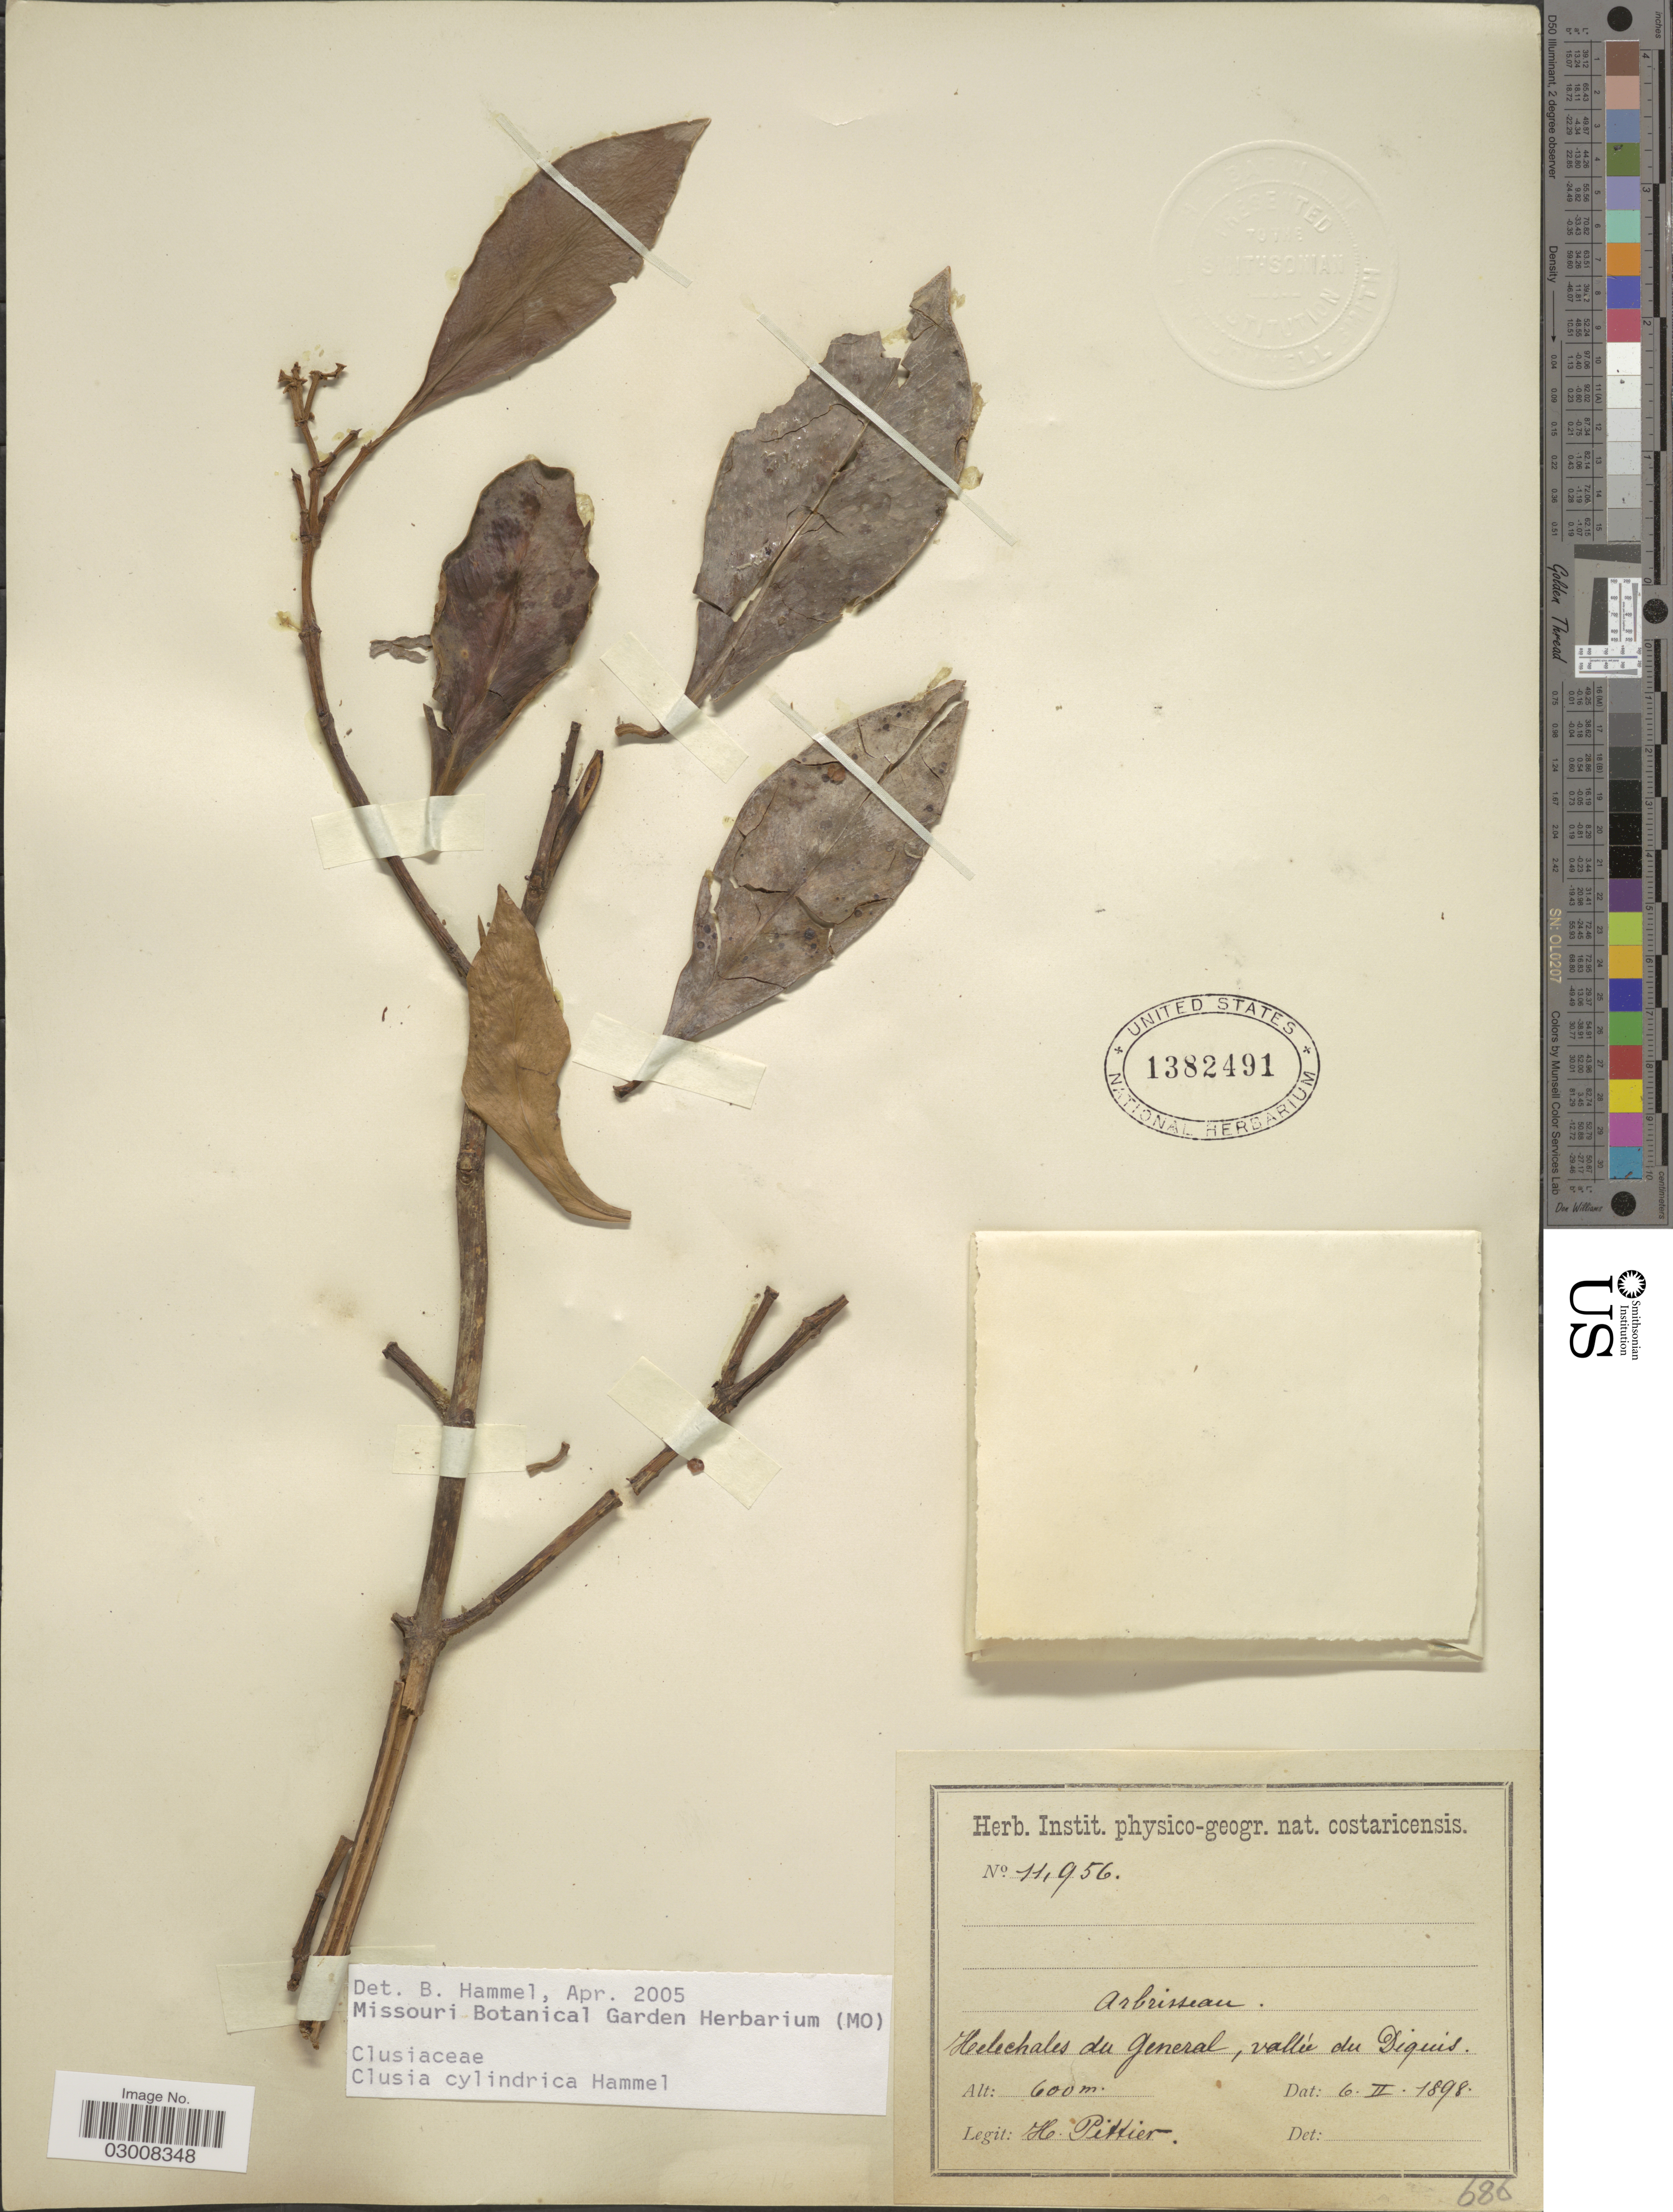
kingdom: Plantae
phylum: Tracheophyta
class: Magnoliopsida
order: Malpighiales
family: Clusiaceae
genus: Clusia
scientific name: Clusia cylindrica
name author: Hammel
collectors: H. F. Pittier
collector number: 11956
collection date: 1898-02-06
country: Costa Rica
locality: Helechales du General, vallée du Diquis.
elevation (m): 600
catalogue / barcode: US 1382491